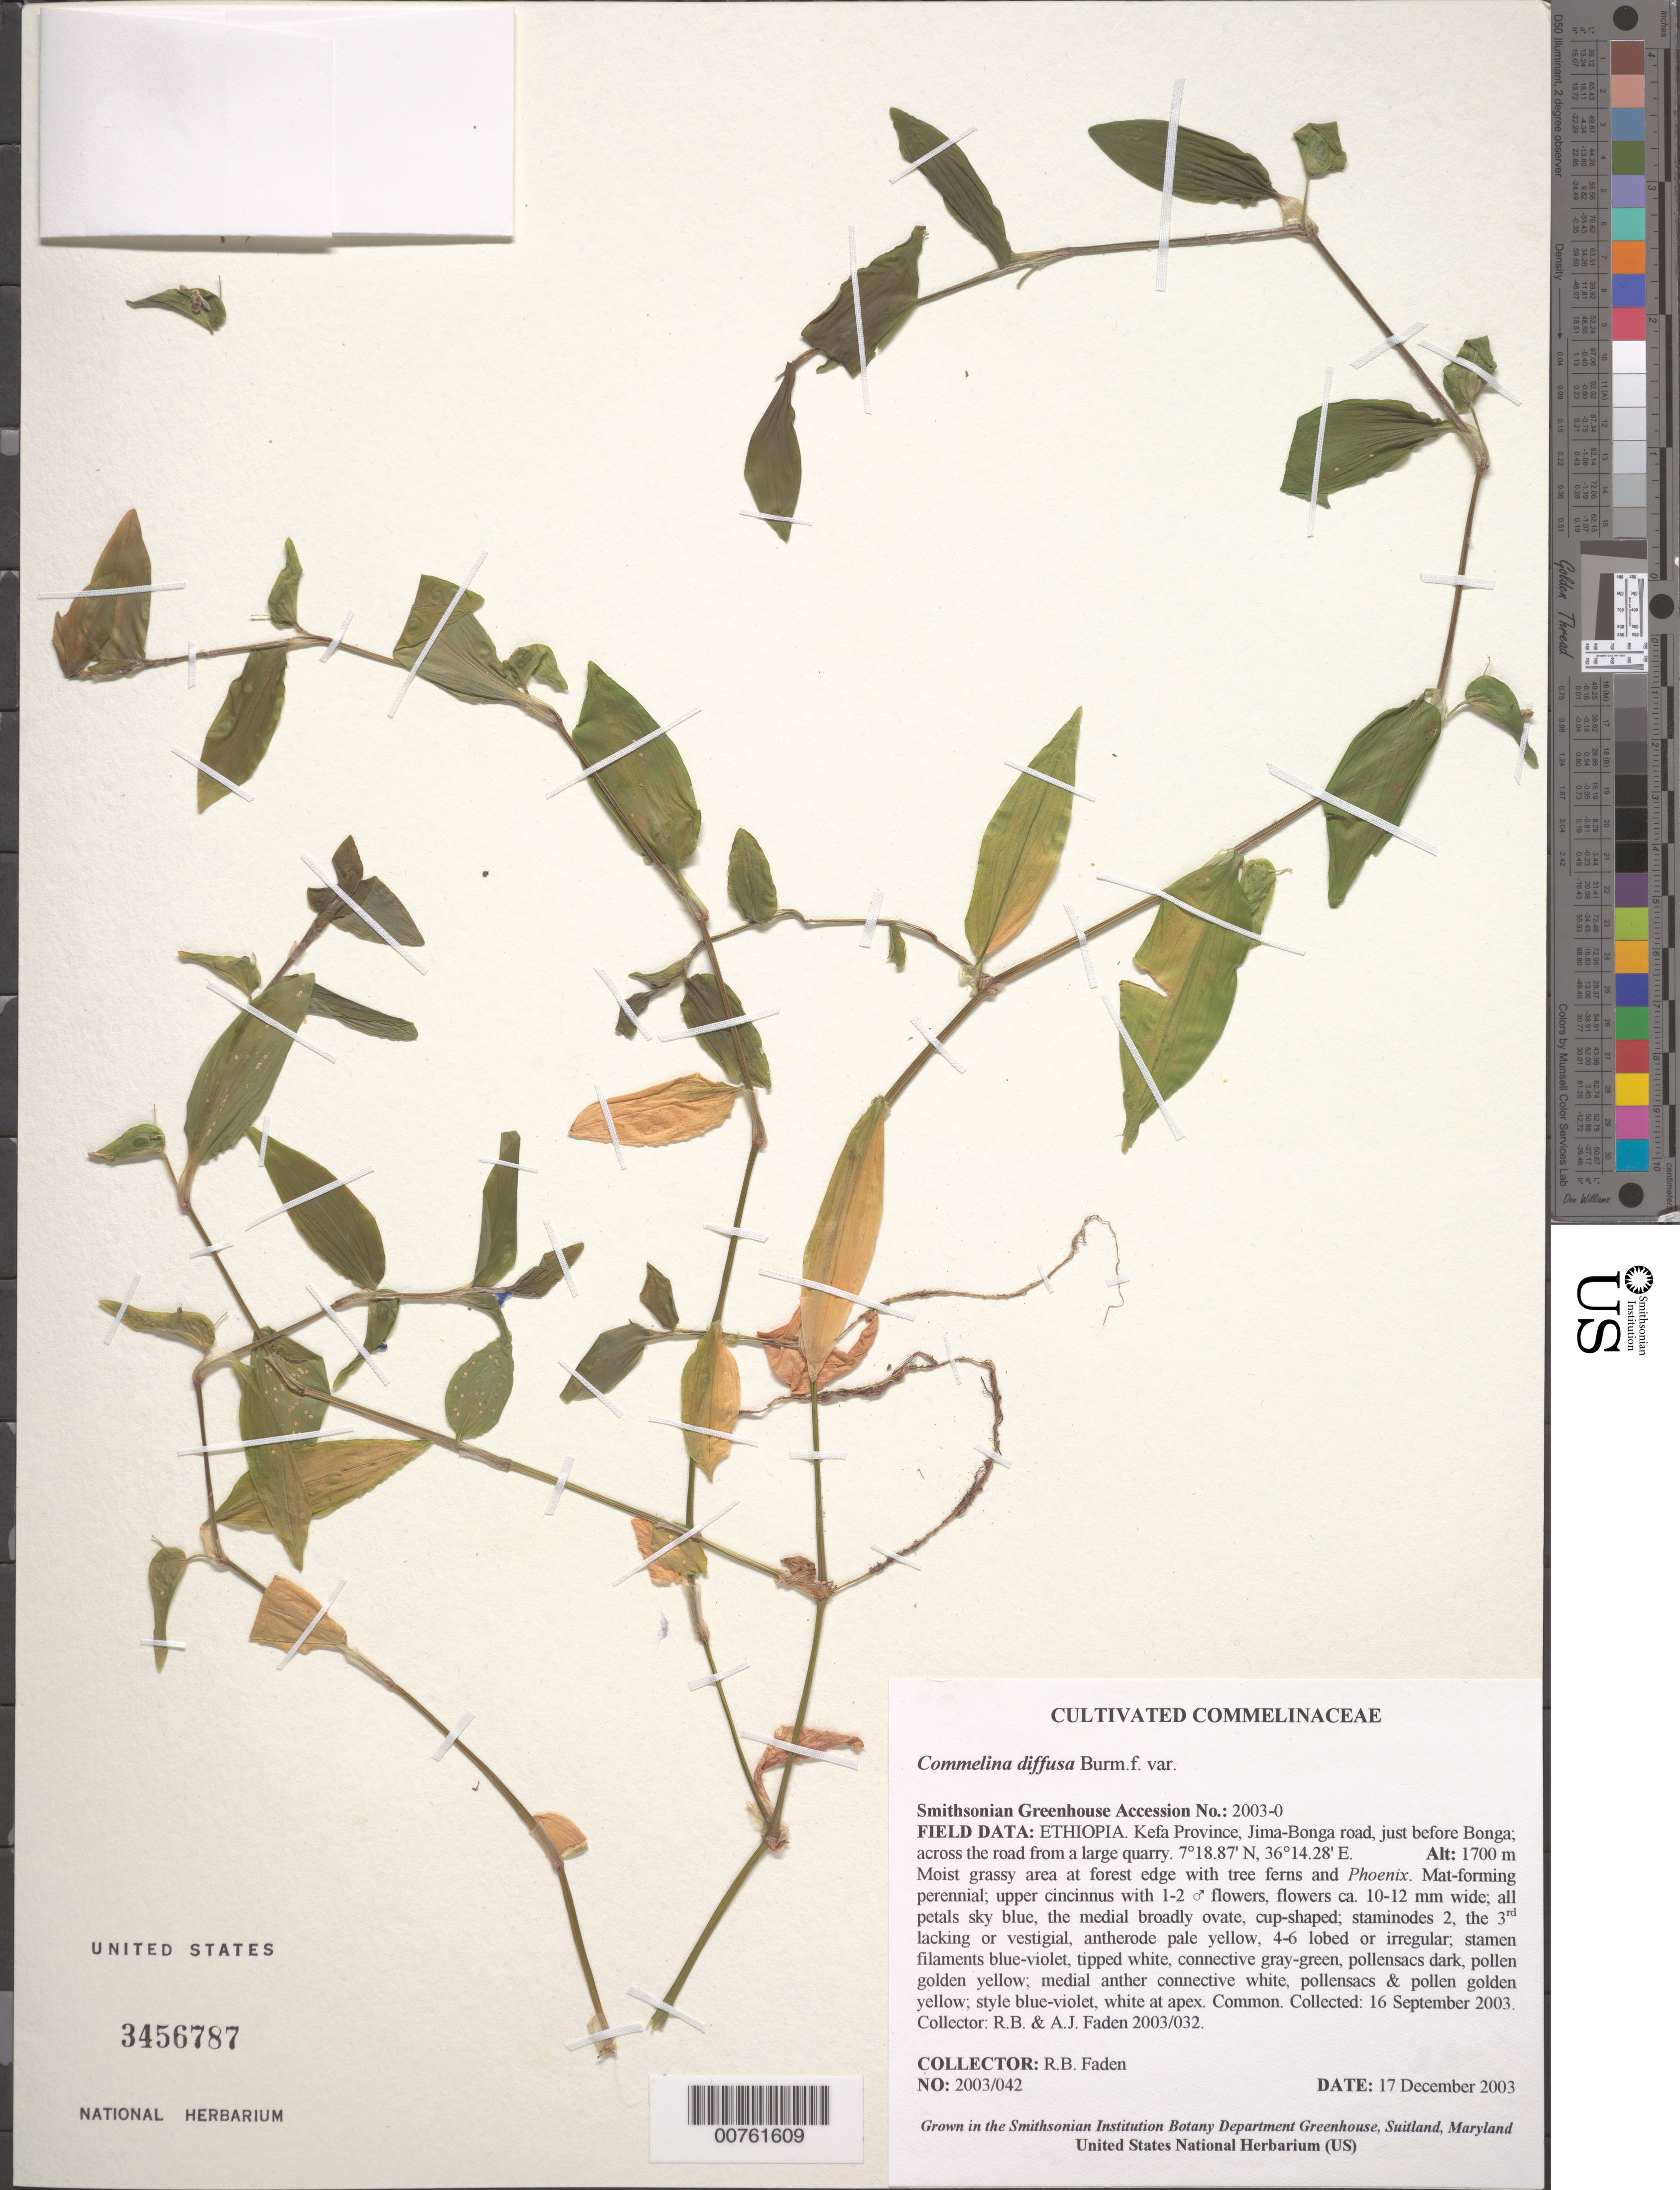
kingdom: Plantae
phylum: Tracheophyta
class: Liliopsida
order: Commelinales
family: Commelinaceae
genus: Commelina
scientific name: Commelina diffusa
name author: Burm. f.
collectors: R. B. Faden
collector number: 2003/042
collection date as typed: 17 Dec 2003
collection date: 2003-12-17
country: Ethiopia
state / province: South West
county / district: Keffa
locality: Jima-Bonga road, just before Bonga; across the road from a large quarry.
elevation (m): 1700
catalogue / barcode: US 3456787